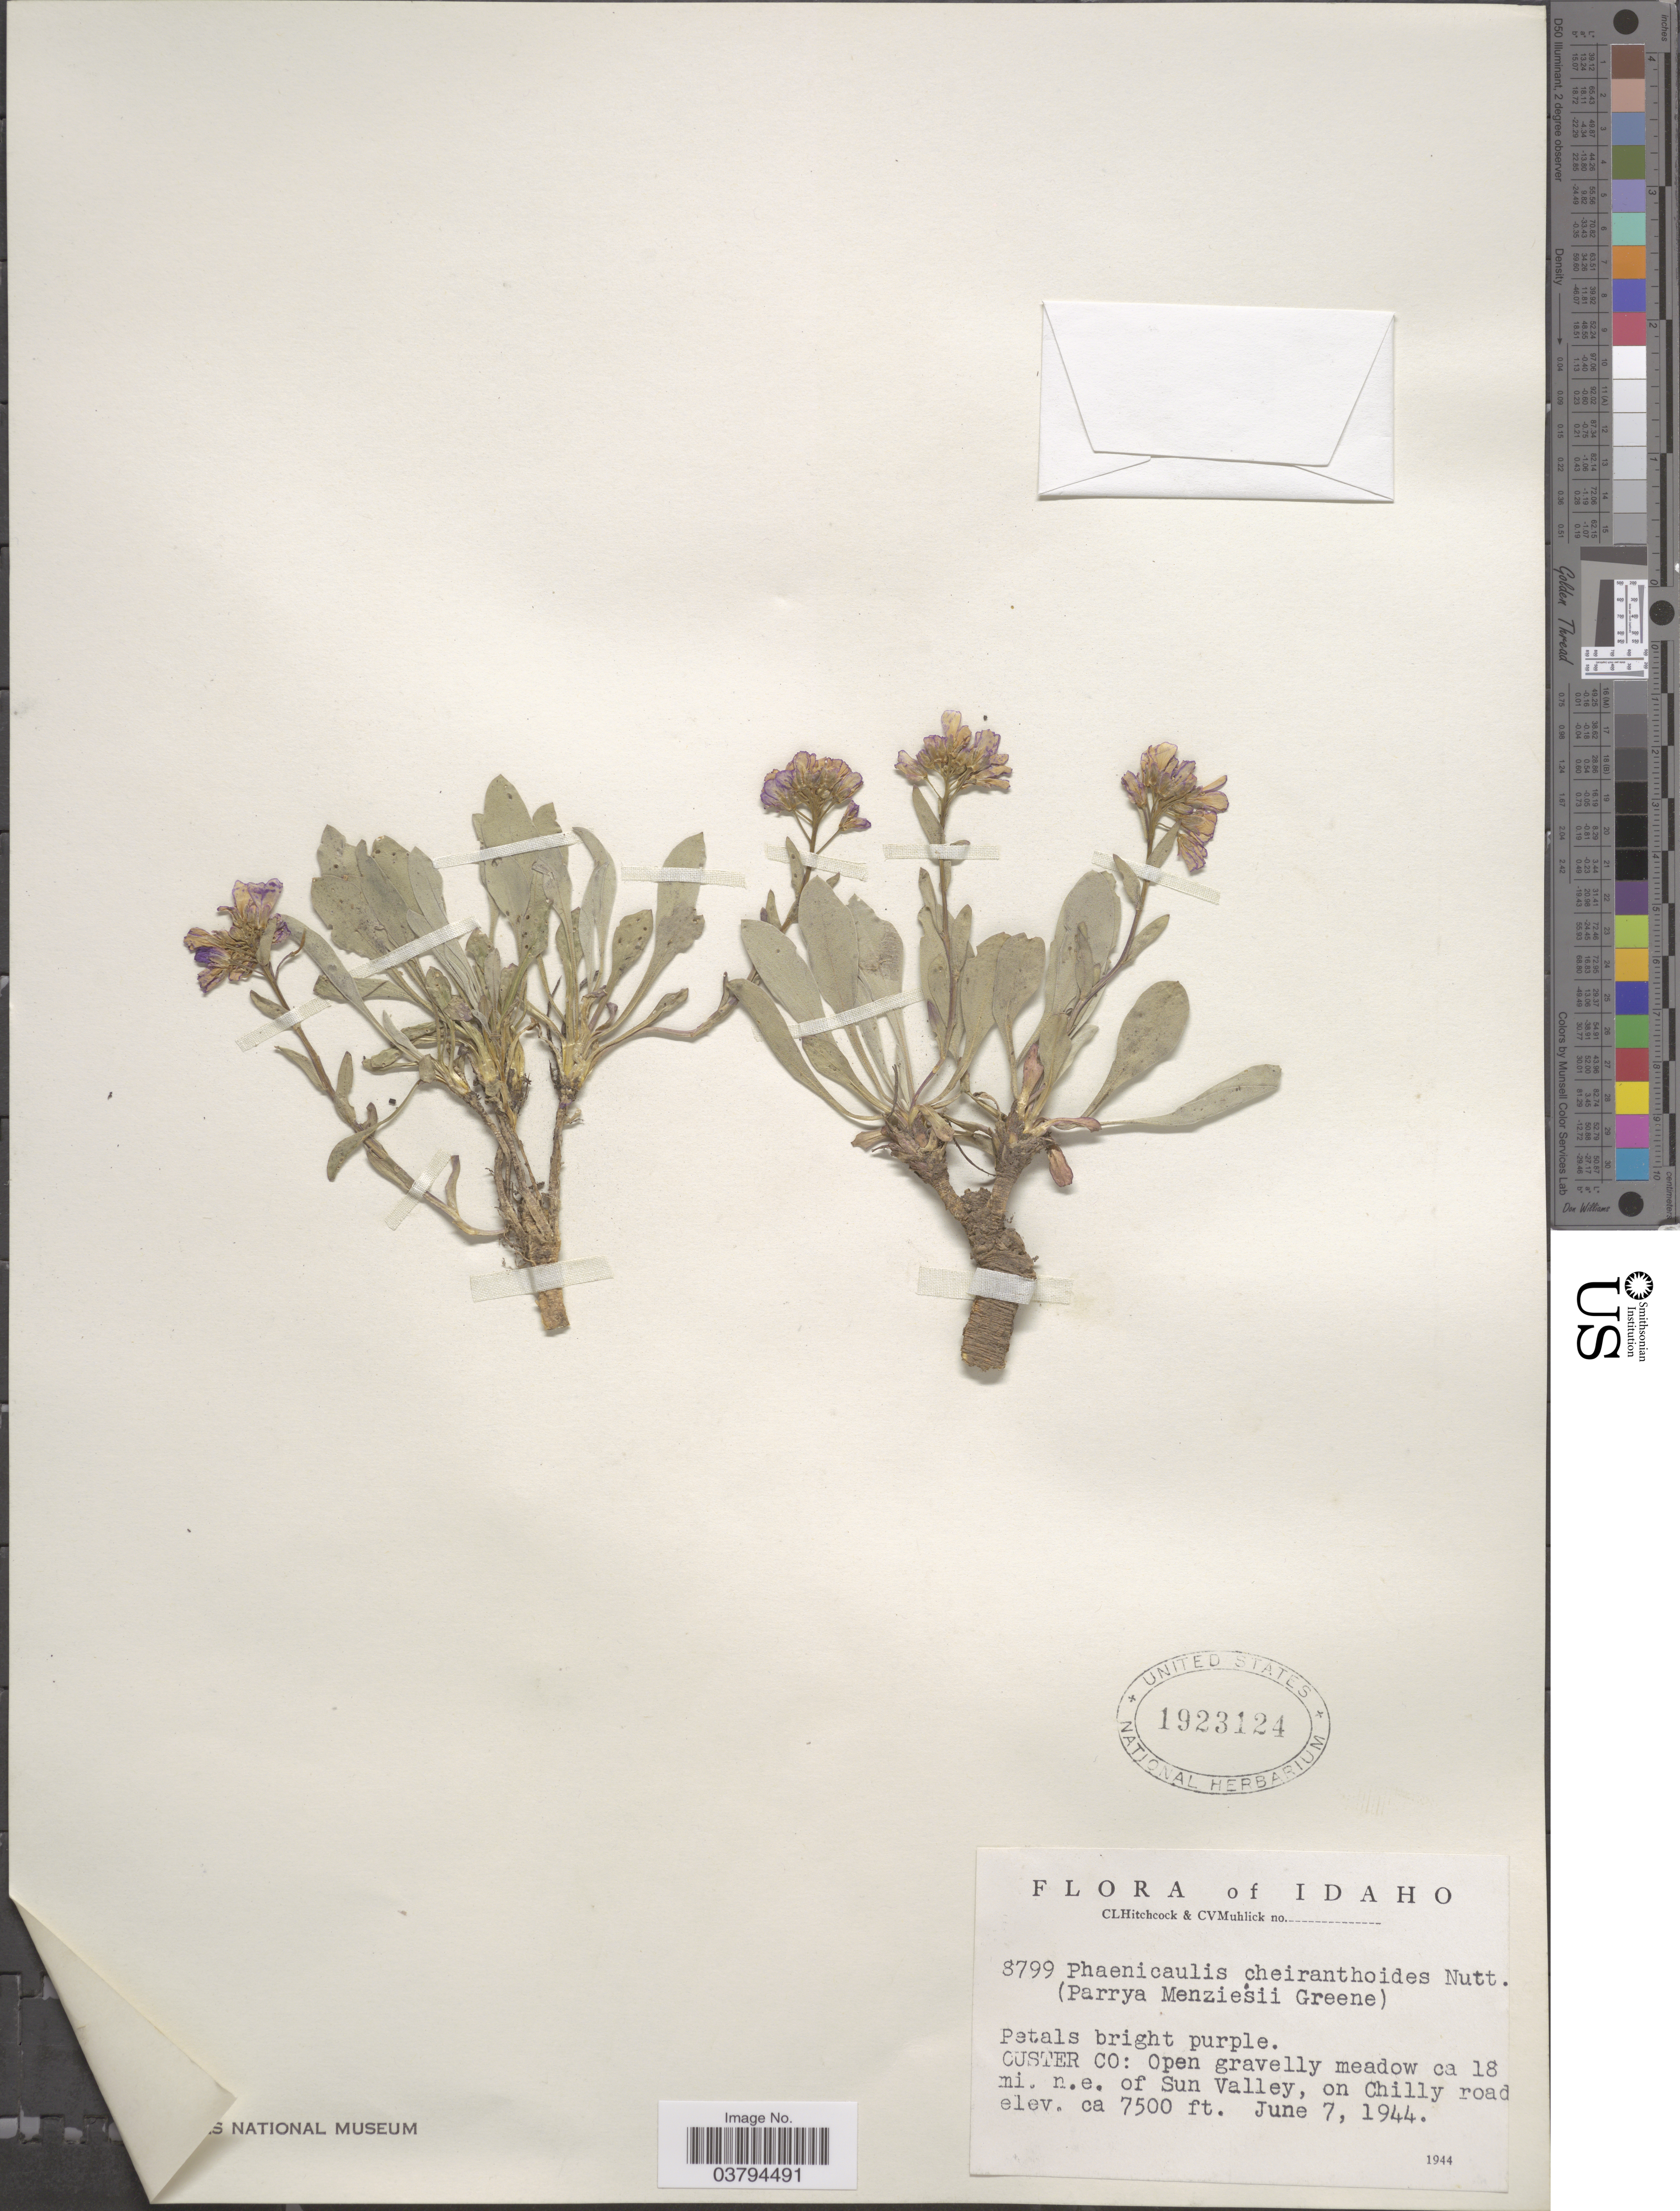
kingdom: Plantae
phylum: Tracheophyta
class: Magnoliopsida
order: Brassicales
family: Brassicaceae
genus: Phoenicaulis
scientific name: Phoenicaulis cheiranthoides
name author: Nutt.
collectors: C. L. Hitchcock & C. V. Muhlick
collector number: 8799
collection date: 1944-06-07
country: United States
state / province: Idaho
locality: Custer Co: Open gravelly meadow ca 18 mi. n.e. of Sun Valley, on Chilly road.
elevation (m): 2286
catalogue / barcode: US 1923124